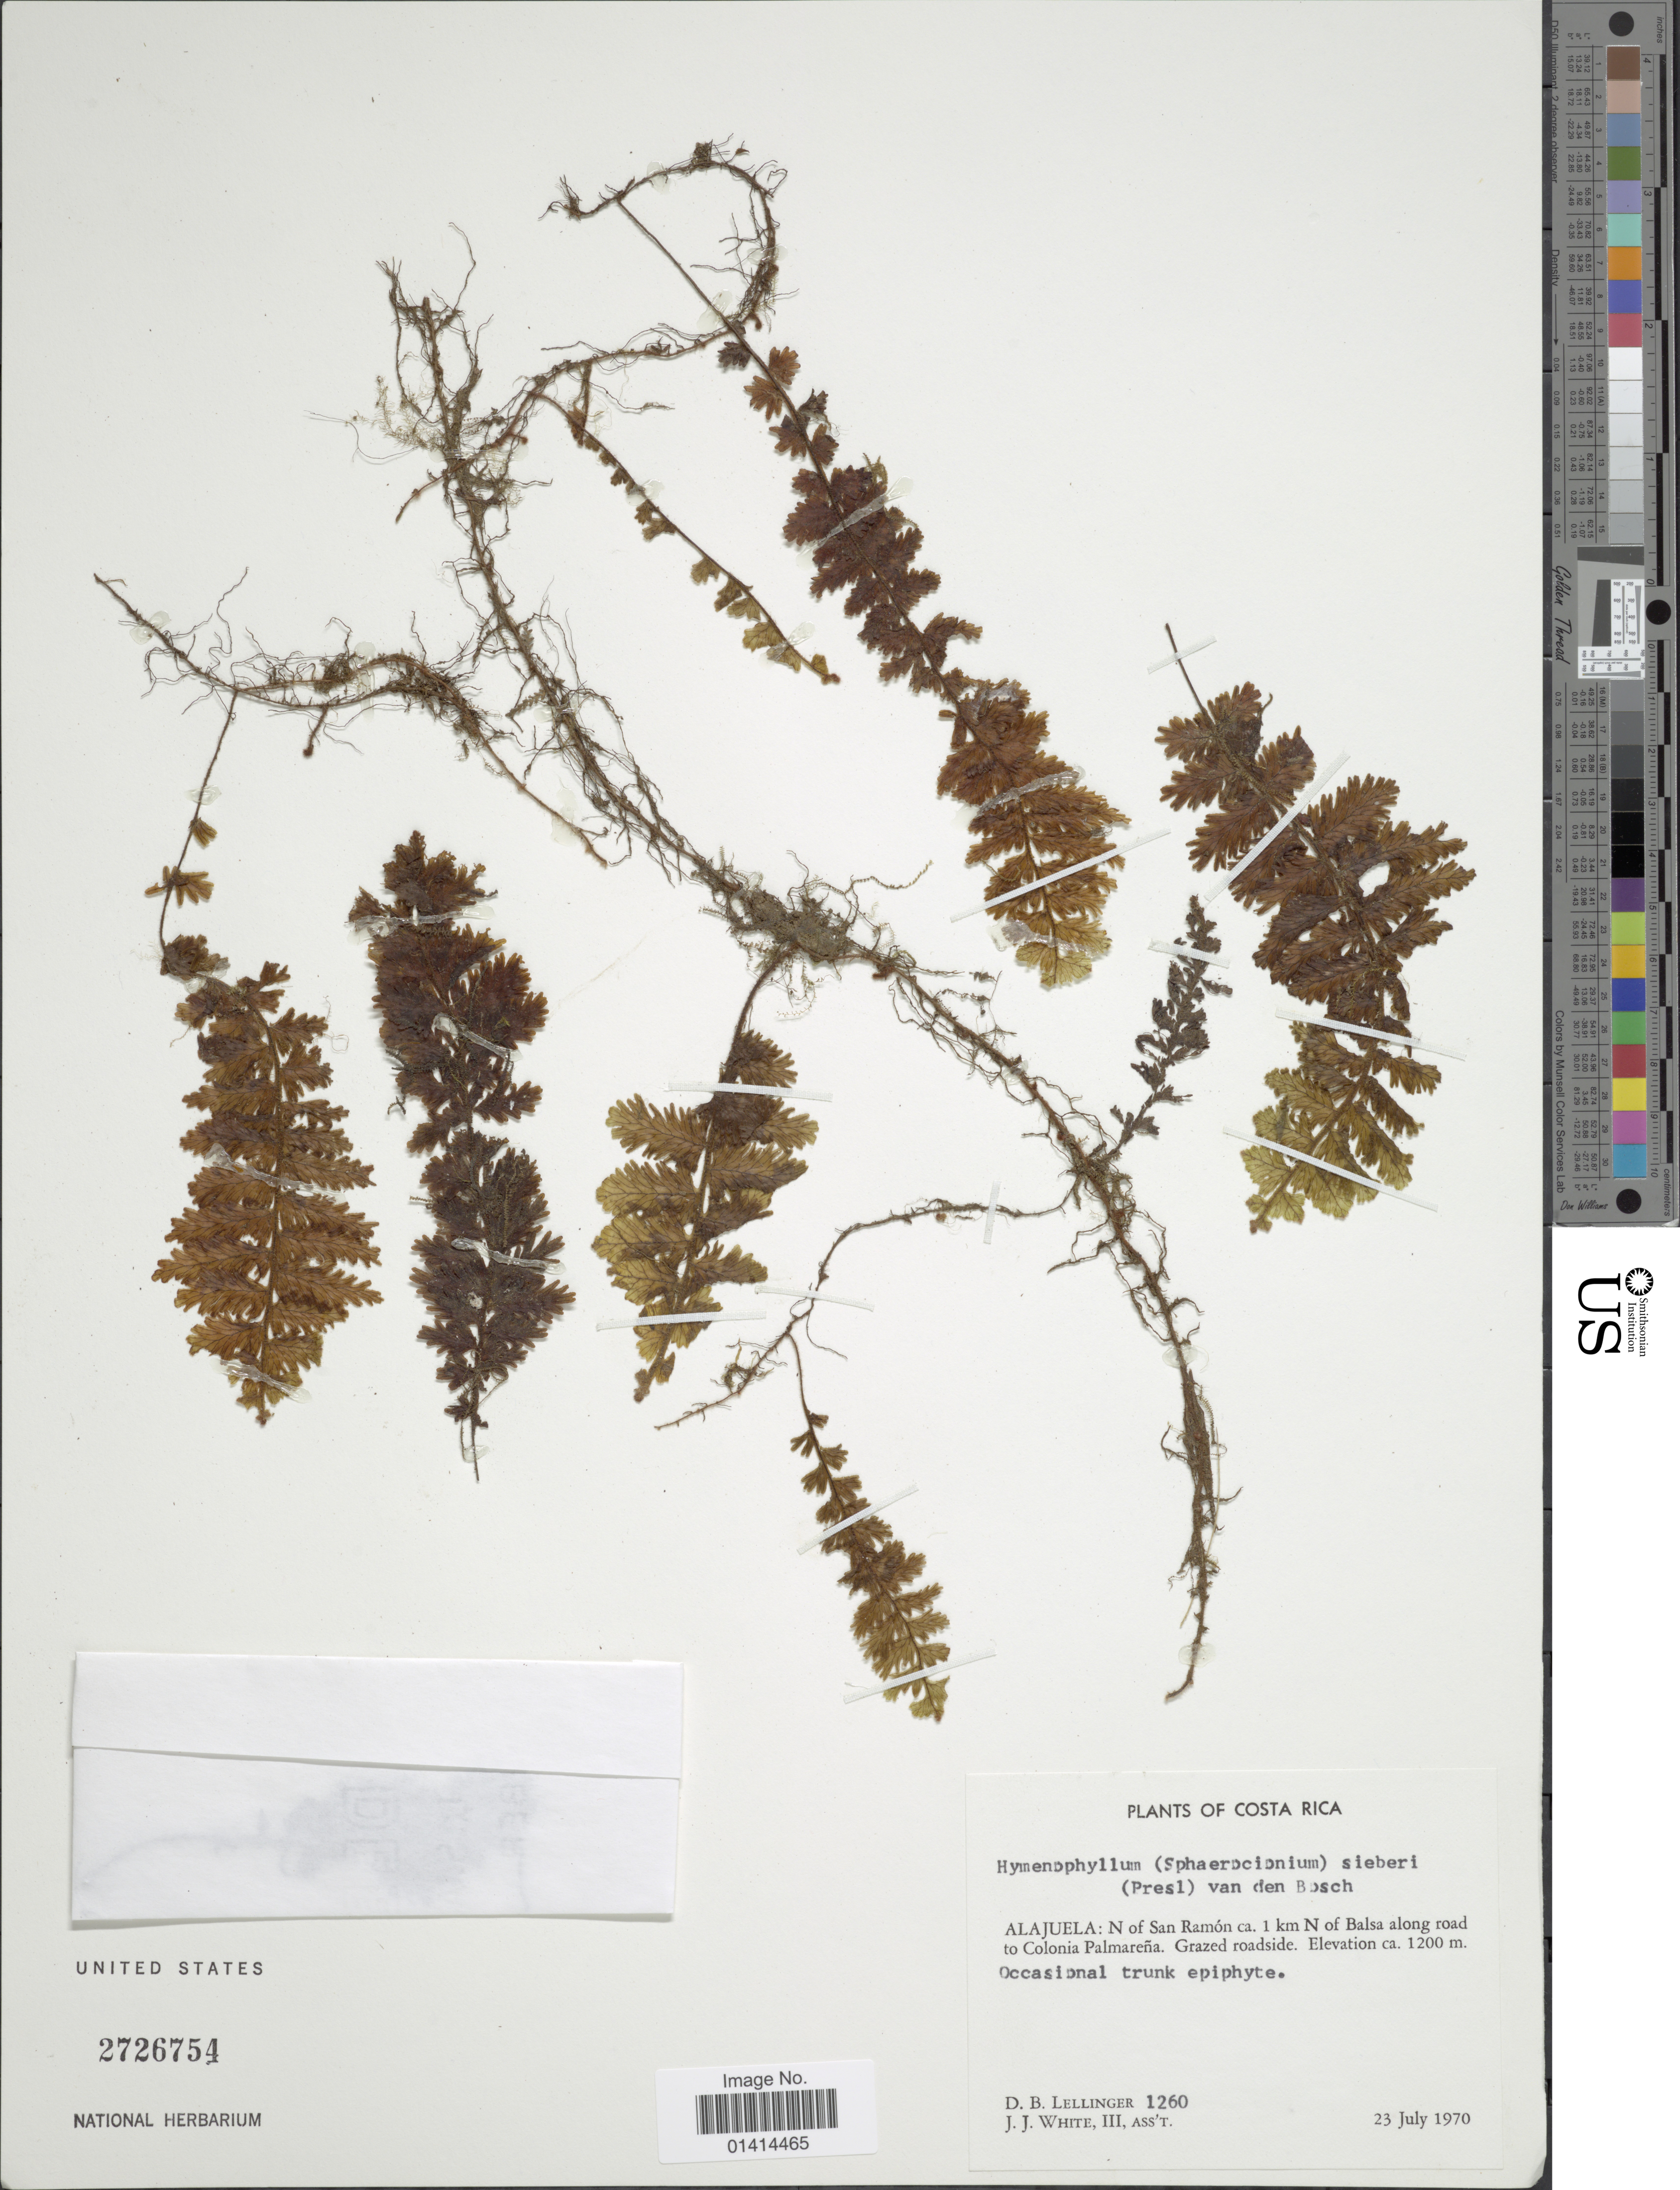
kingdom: Plantae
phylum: Tracheophyta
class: Polypodiopsida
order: Hymenophyllales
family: Hymenophyllaceae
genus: Hymenophyllum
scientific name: Hymenophyllum sieberi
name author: (C. Presl) Bosch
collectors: D. B. Lellinger & J. J. White III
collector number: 1260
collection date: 1970-07-23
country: Costa Rica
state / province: Alajuela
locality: N of San Ramón ca. 1 km N of Balsa along road to Colonia Palmareña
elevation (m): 1200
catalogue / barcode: US 2726754